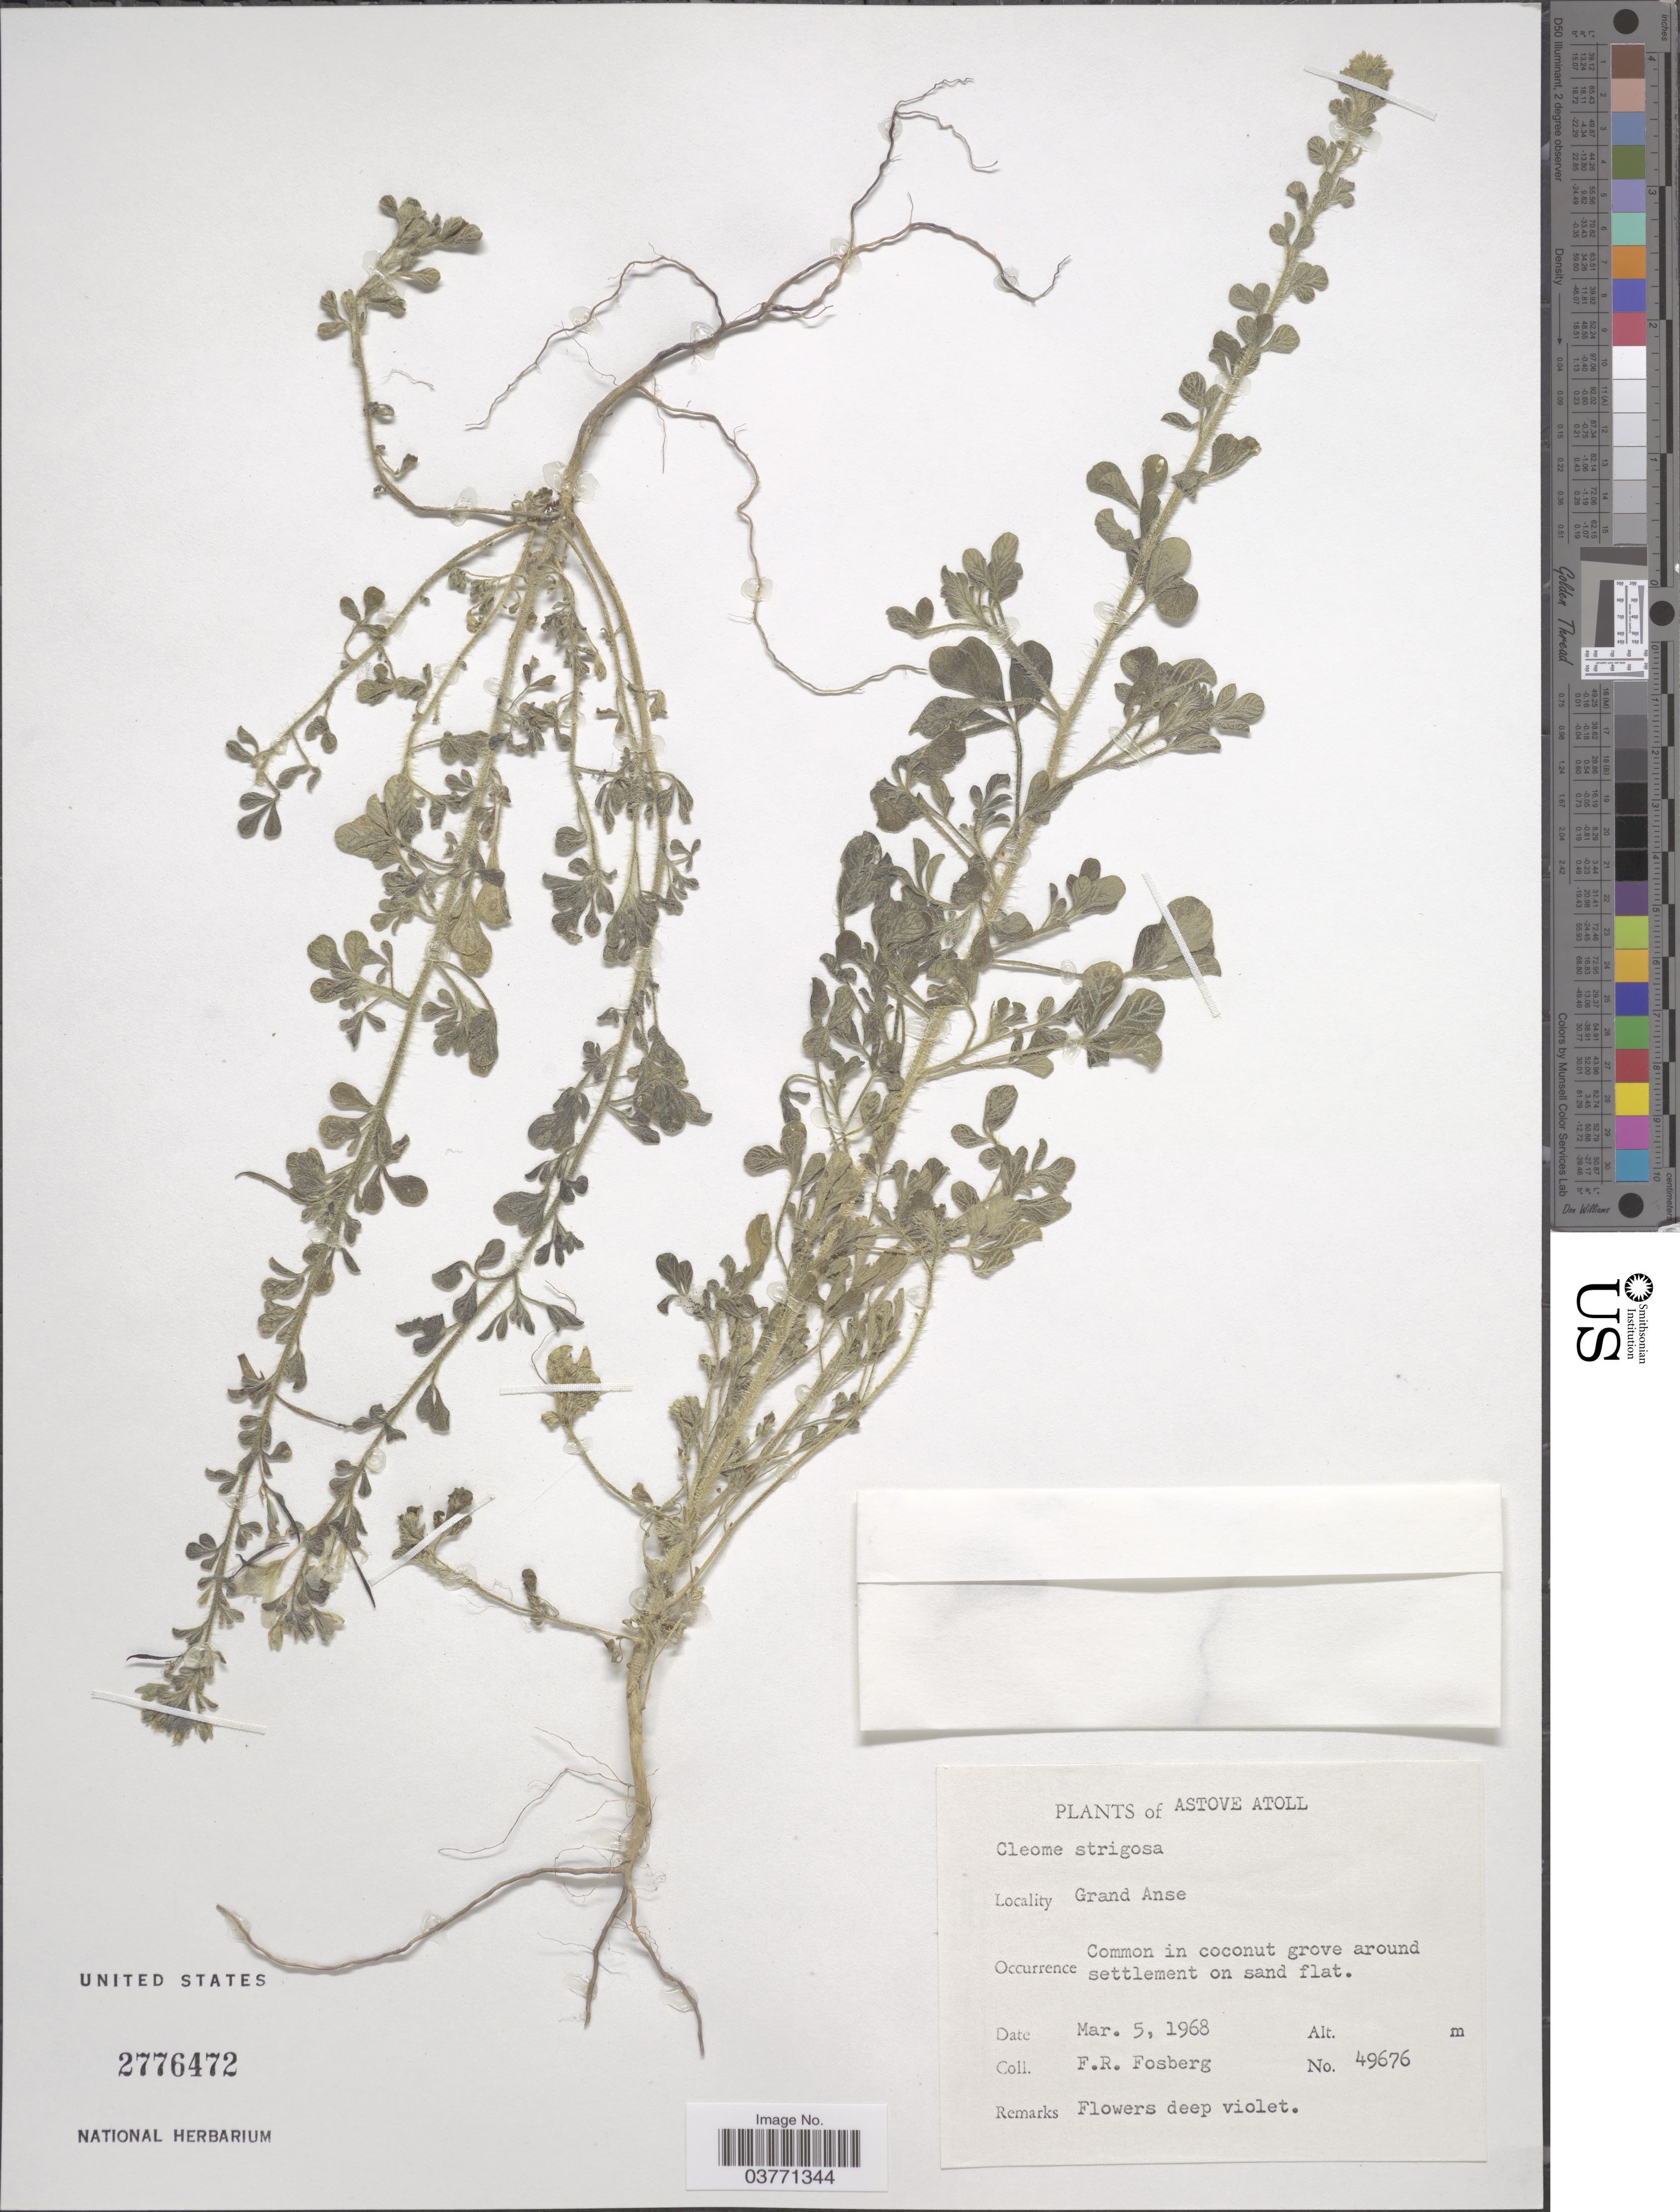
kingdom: Plantae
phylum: Tracheophyta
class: Magnoliopsida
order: Brassicales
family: Cleomaceae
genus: Sieruela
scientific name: Sieruela strigosa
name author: (Bojer) Roalson & J.C. Hall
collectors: F. R. Fosberg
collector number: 49676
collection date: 1968-03-05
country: Seychelles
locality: Astove Atoll. Grande Anse.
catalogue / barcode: US 2776472